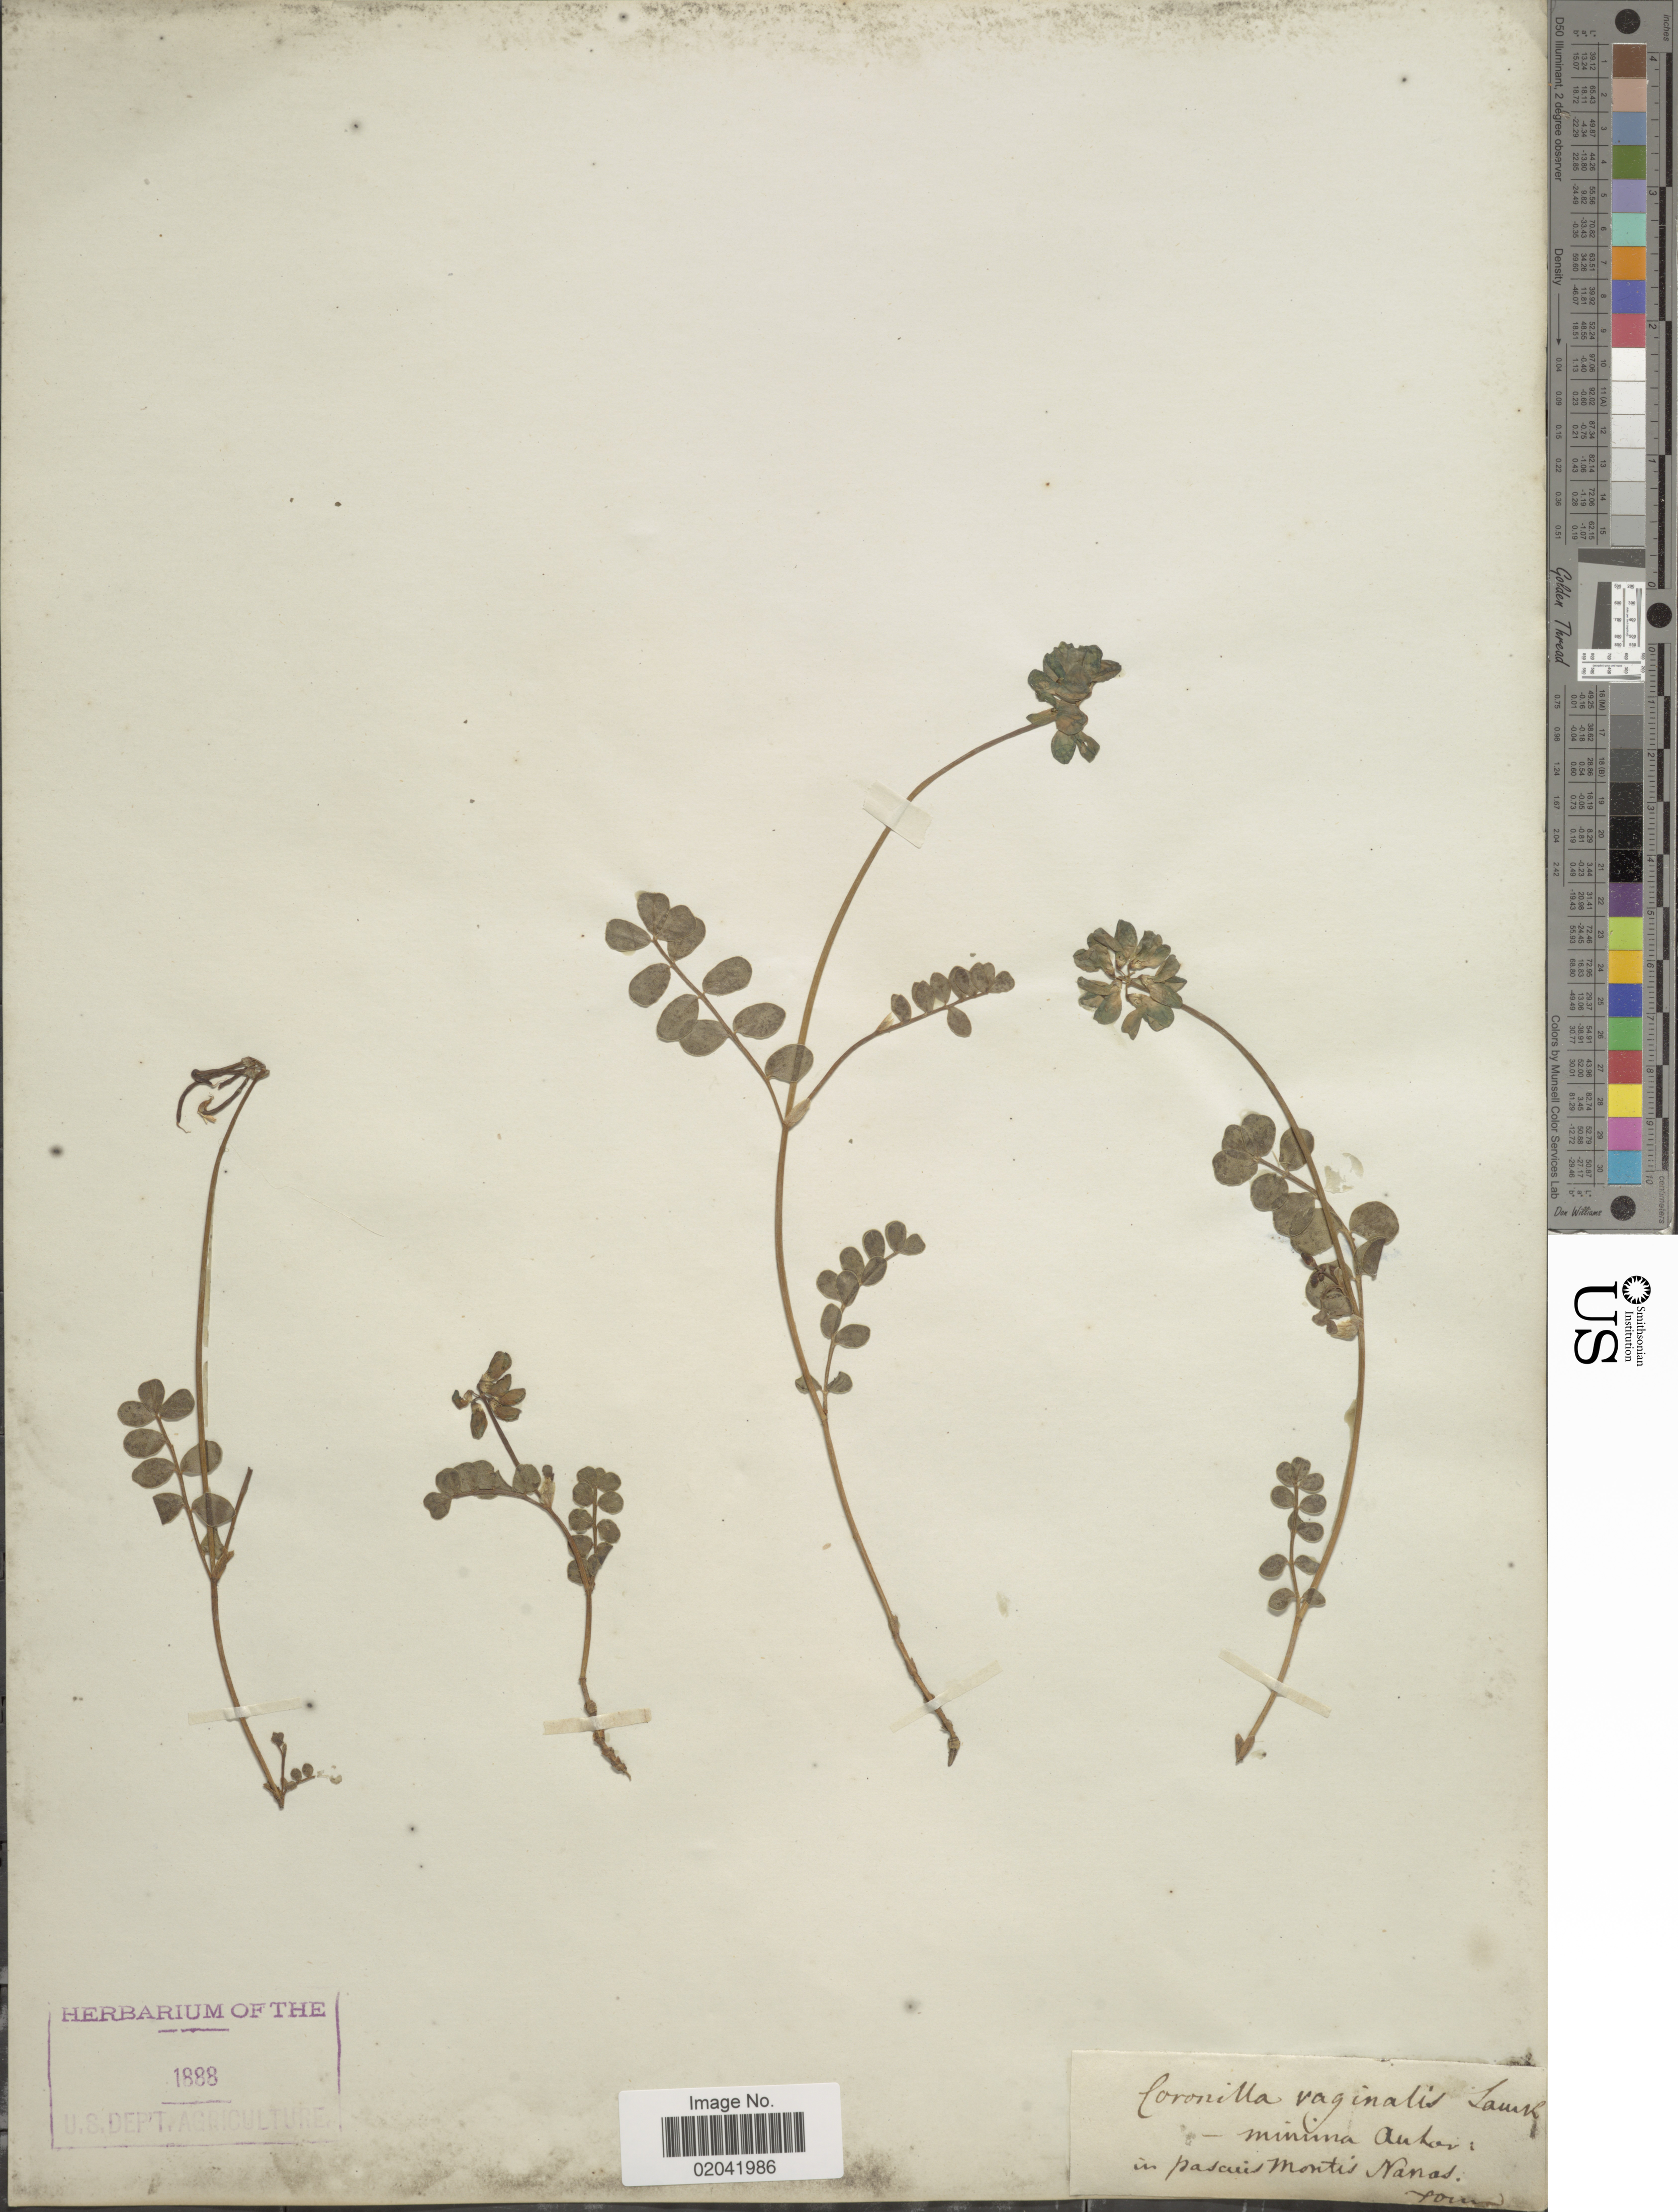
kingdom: Plantae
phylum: Tracheophyta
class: Magnoliopsida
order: Fabales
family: Fabaceae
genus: Coronilla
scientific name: Coronilla vaginalis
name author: Lam.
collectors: Tommasini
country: Italy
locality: In pascuis Montis Nanas